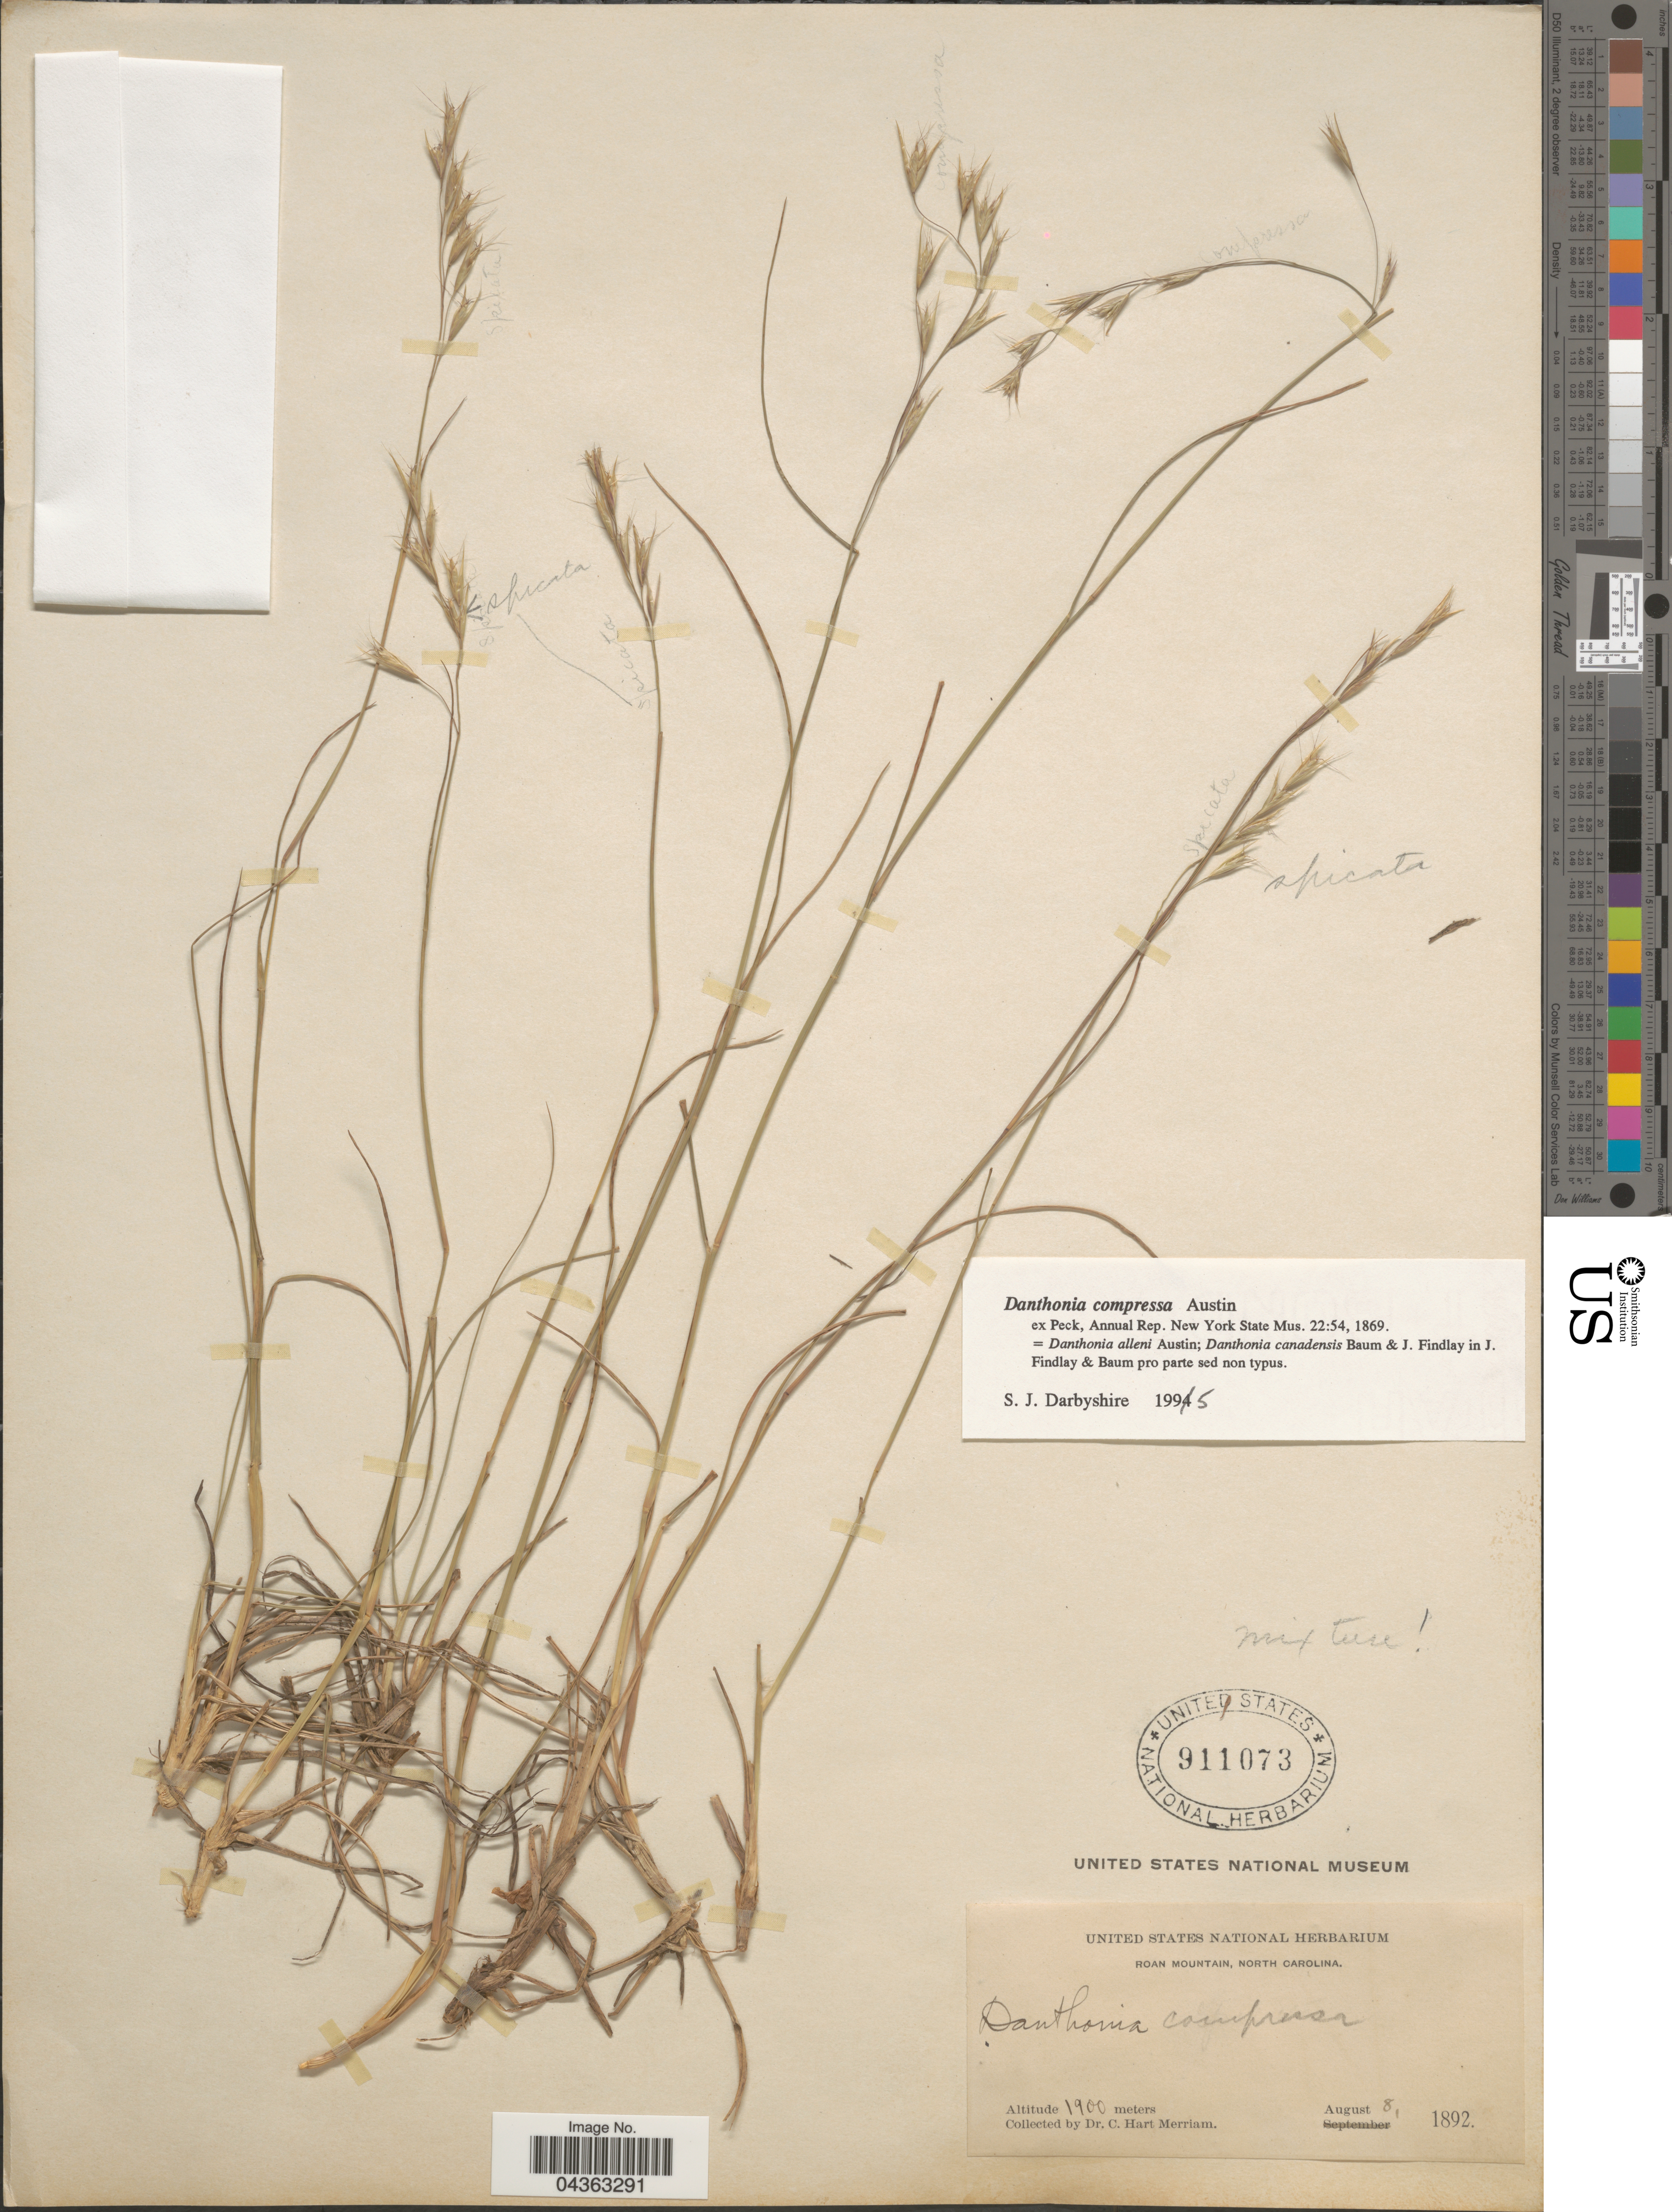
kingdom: Plantae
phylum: Tracheophyta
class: Liliopsida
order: Poales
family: Poaceae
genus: Danthonia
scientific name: Danthonia compressa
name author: Austin in F. Peck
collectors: C. Merriam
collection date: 1892-08-08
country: United States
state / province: North Carolina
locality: Roan Mountain.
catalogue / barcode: US 911073